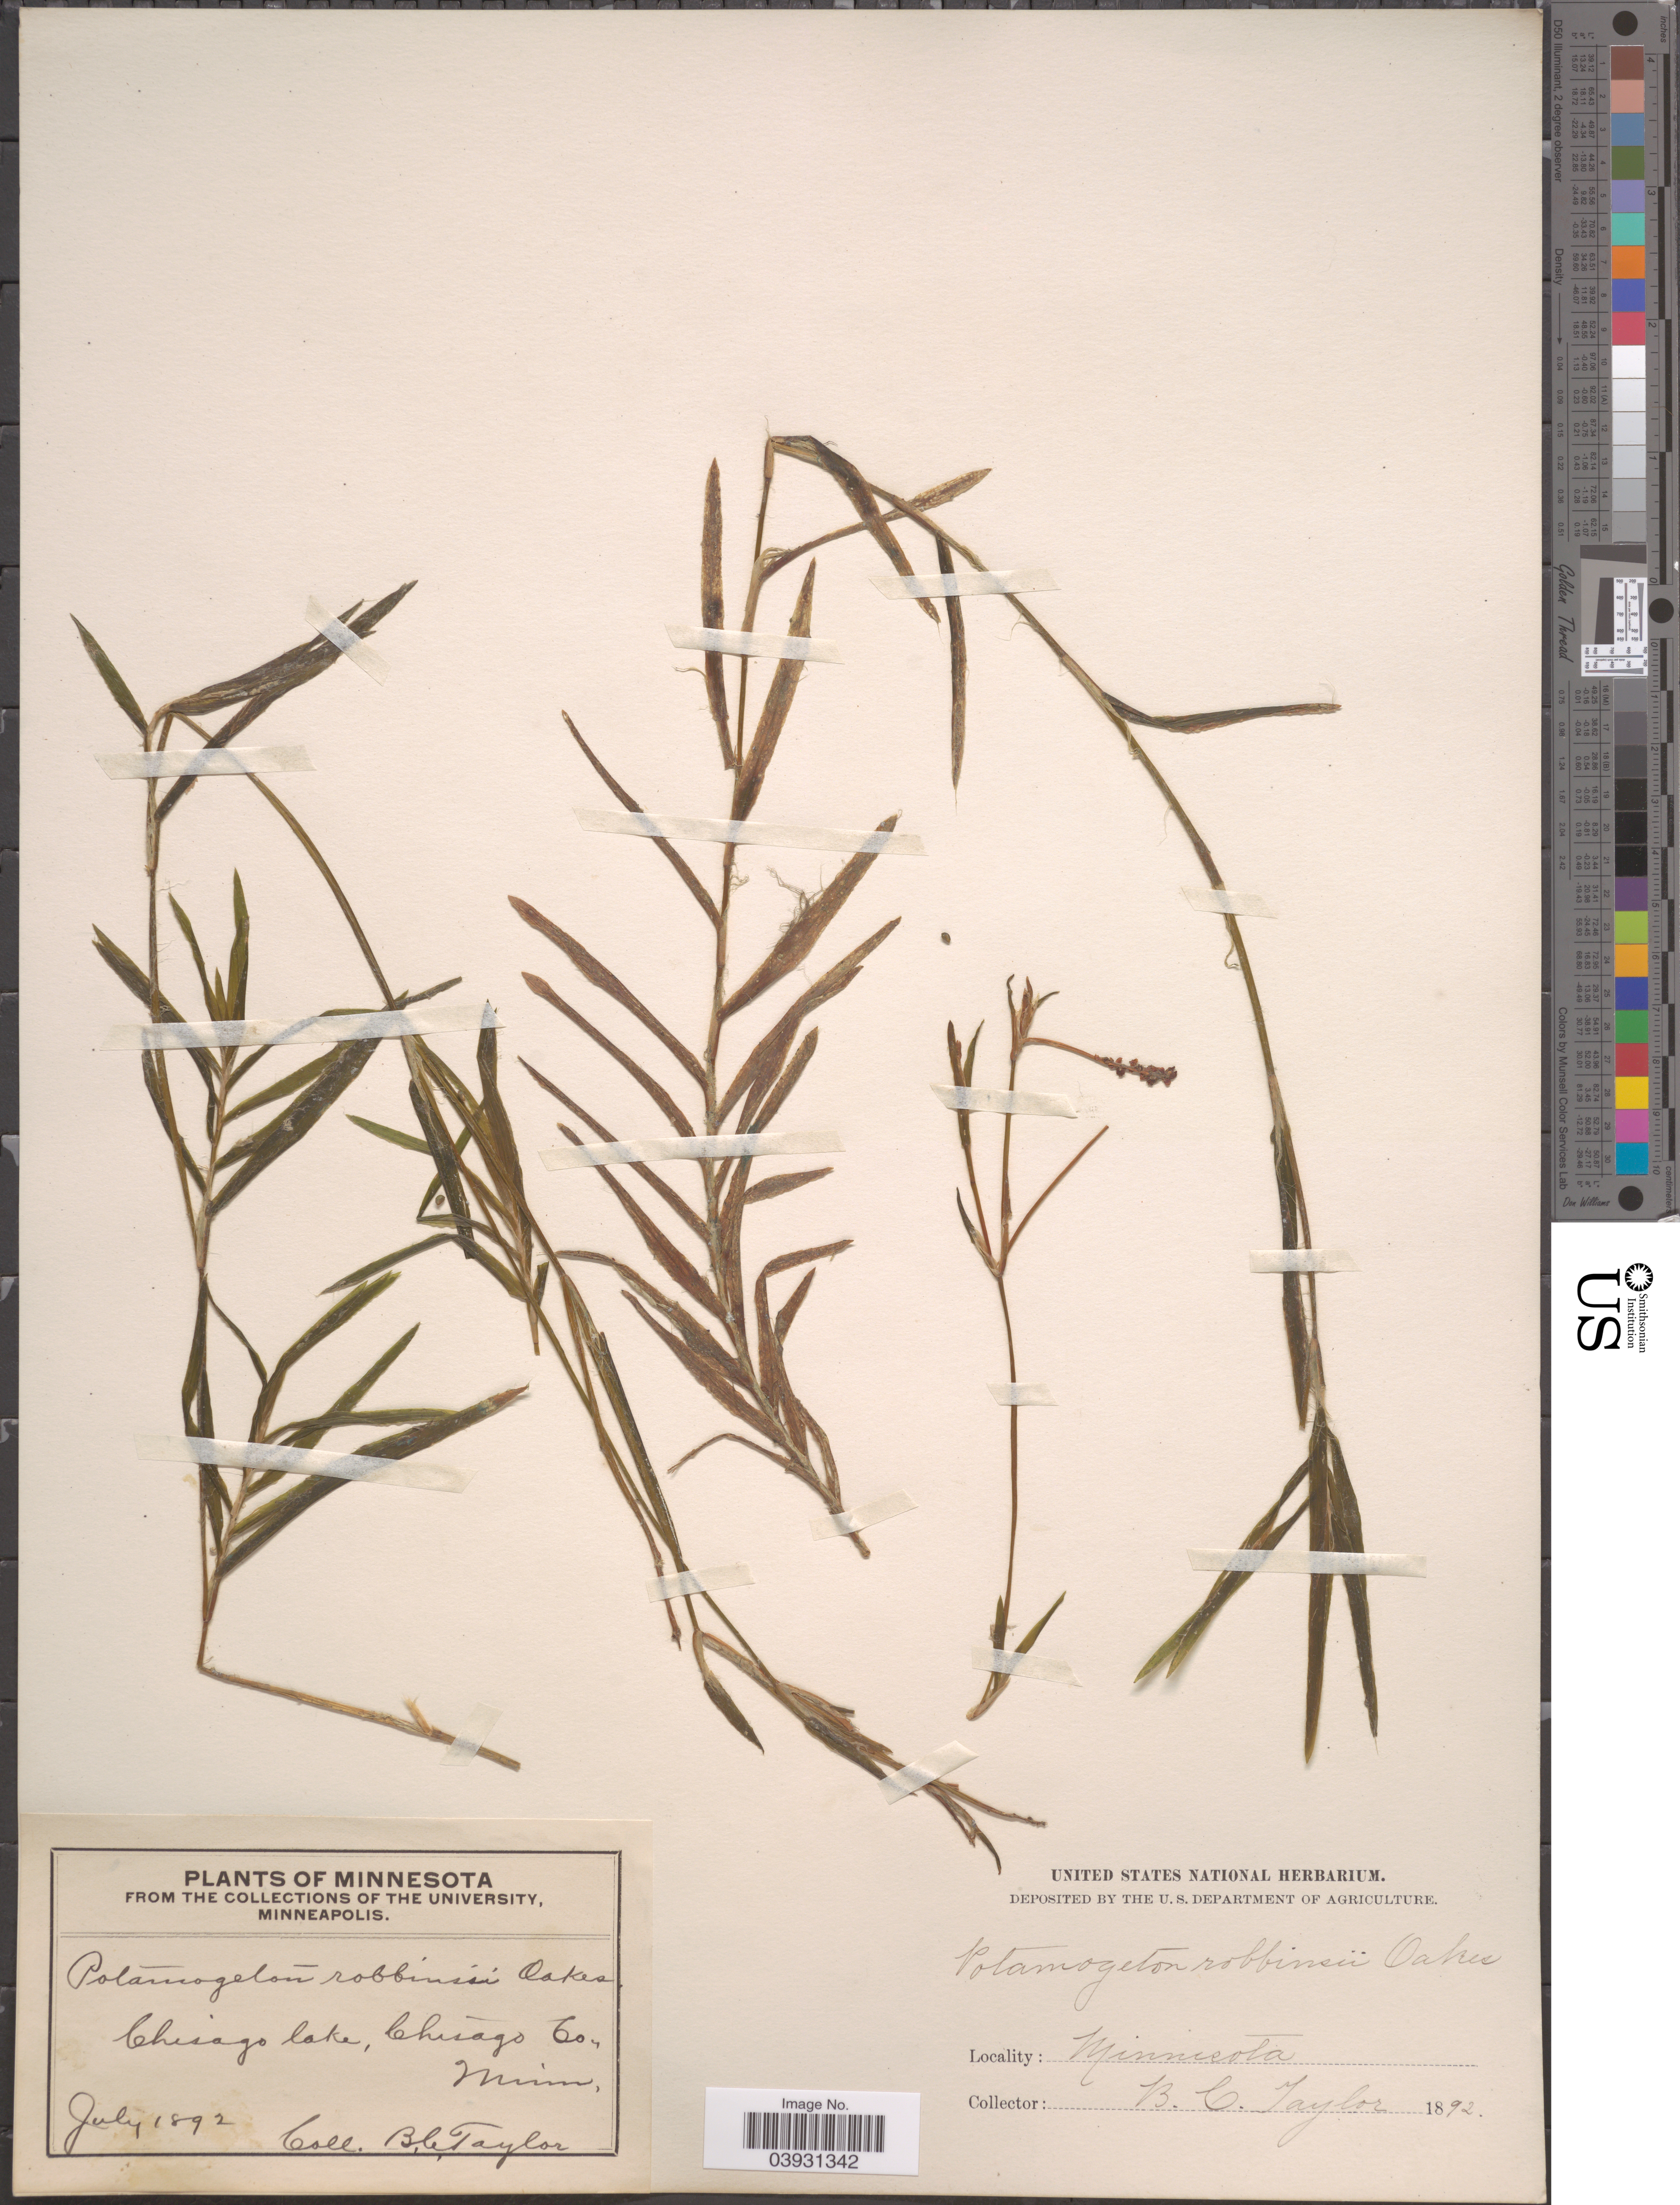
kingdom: Plantae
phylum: Tracheophyta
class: Liliopsida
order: Alismatales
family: Potamogetonaceae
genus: Potamogeton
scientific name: Potamogeton robbinsii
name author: Oakes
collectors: B. C. Taylor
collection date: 1892-07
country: United States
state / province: Minnesota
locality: Chisago lake, Chisago Co.